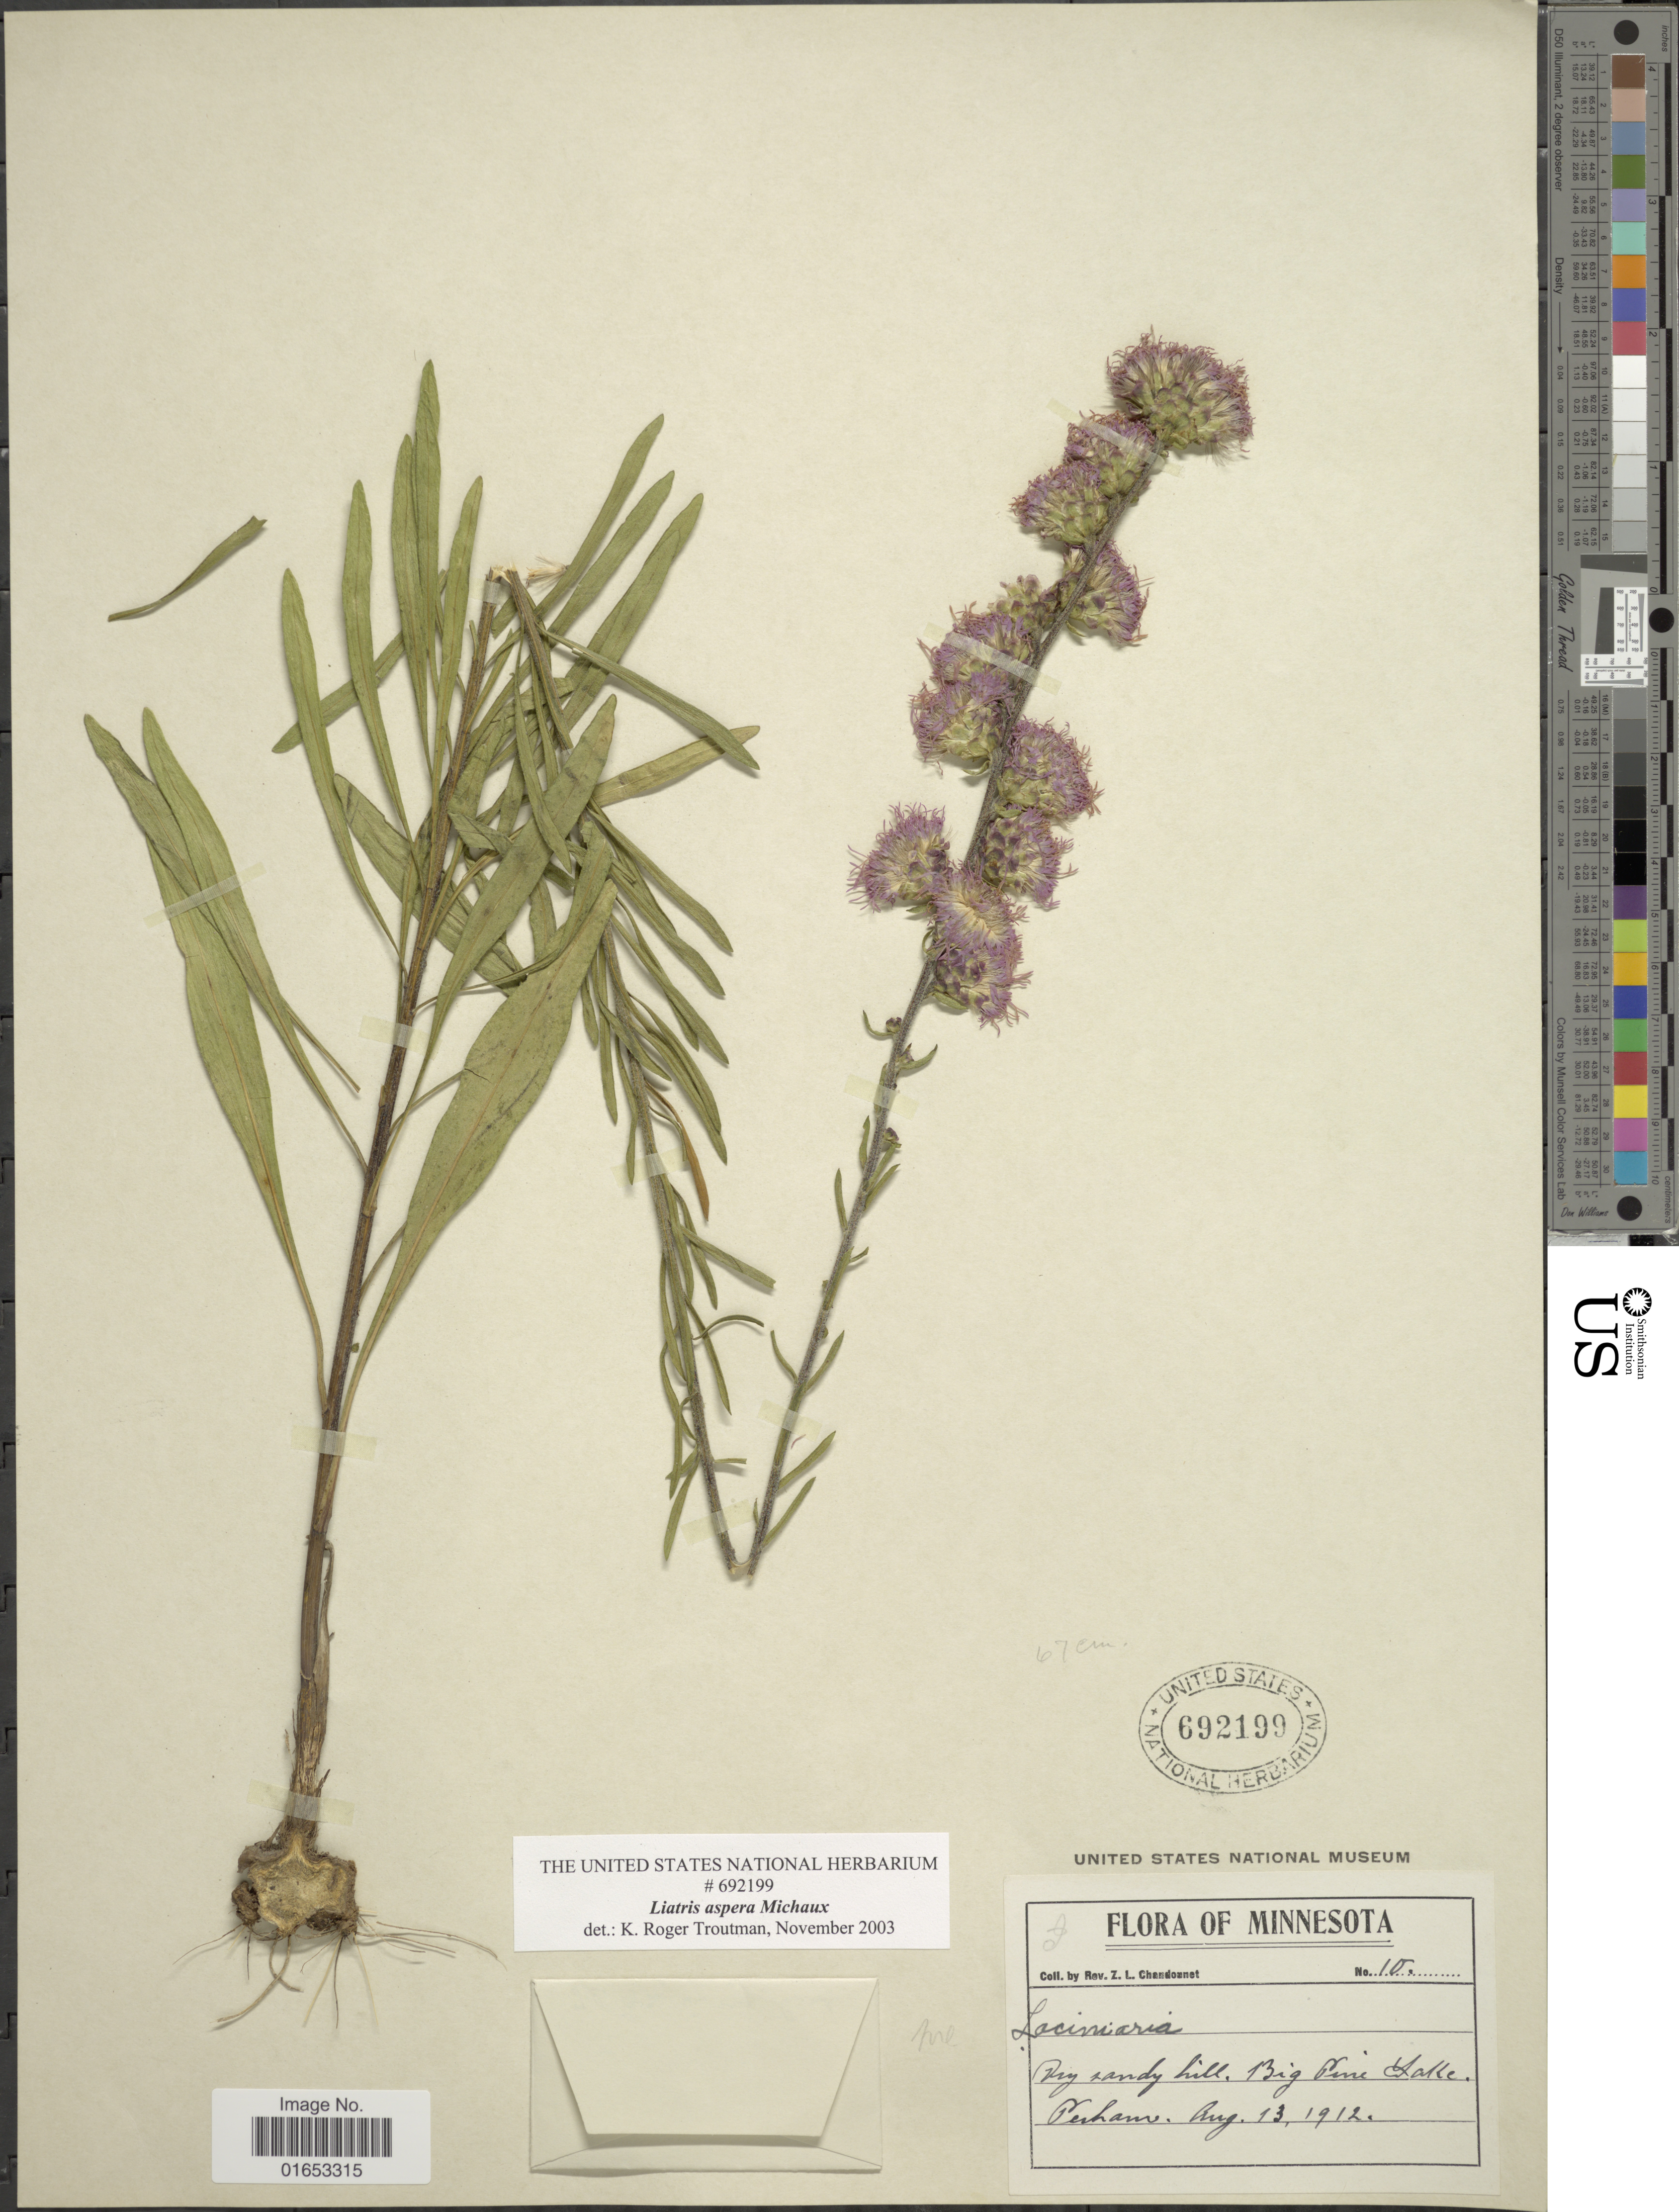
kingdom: Plantae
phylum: Tracheophyta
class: Magnoliopsida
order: Asterales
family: Asteraceae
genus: Liatris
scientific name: Liatris aspera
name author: Michx.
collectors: Z. Chandonnet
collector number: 10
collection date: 1912-08-13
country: United States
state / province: Minnesota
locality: Dry sand hill, Big Pine Walk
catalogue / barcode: US 692199